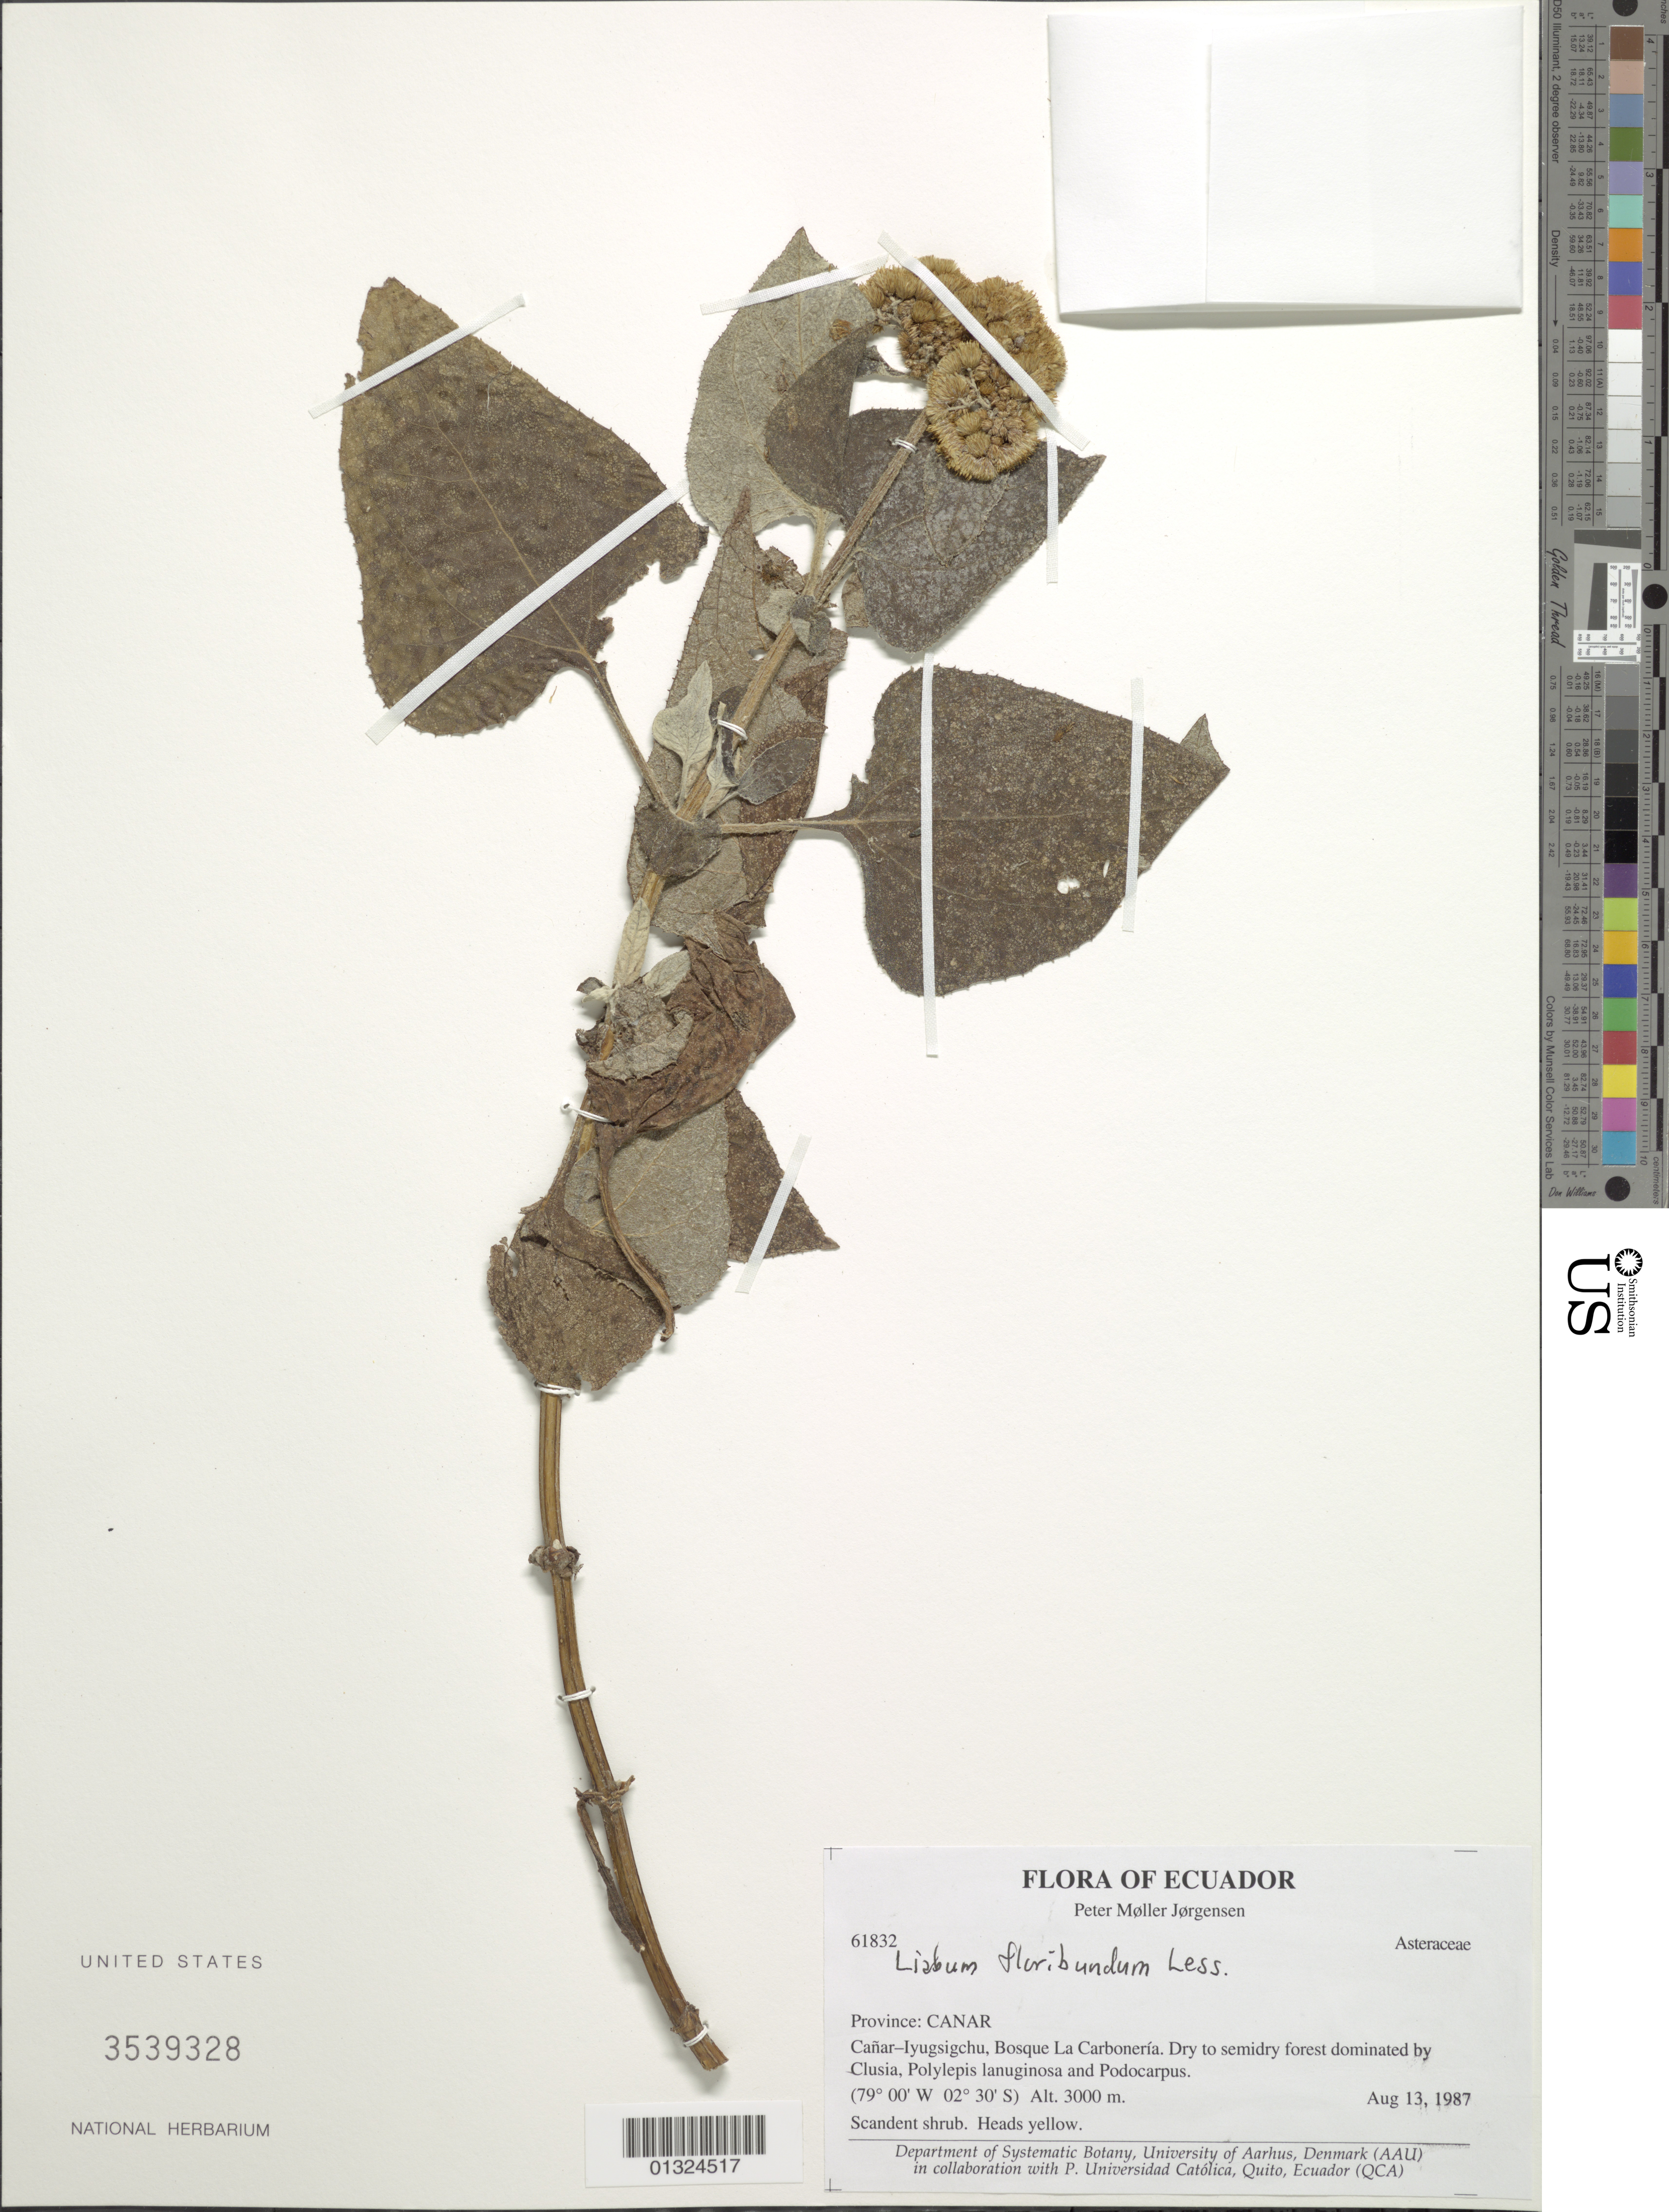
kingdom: Plantae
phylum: Tracheophyta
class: Magnoliopsida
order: Asterales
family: Asteraceae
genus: Liabum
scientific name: Liabum floribundum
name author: Less.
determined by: Robinson, Harold E., (US)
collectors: P. Jörgensen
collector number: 61832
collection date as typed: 13 August 1987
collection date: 1987-08-13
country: Ecuador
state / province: Canar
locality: Canar-Iyugsigchu, Bosque La Caboneria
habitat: Dry to semidry forest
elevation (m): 3000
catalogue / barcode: US 3539328